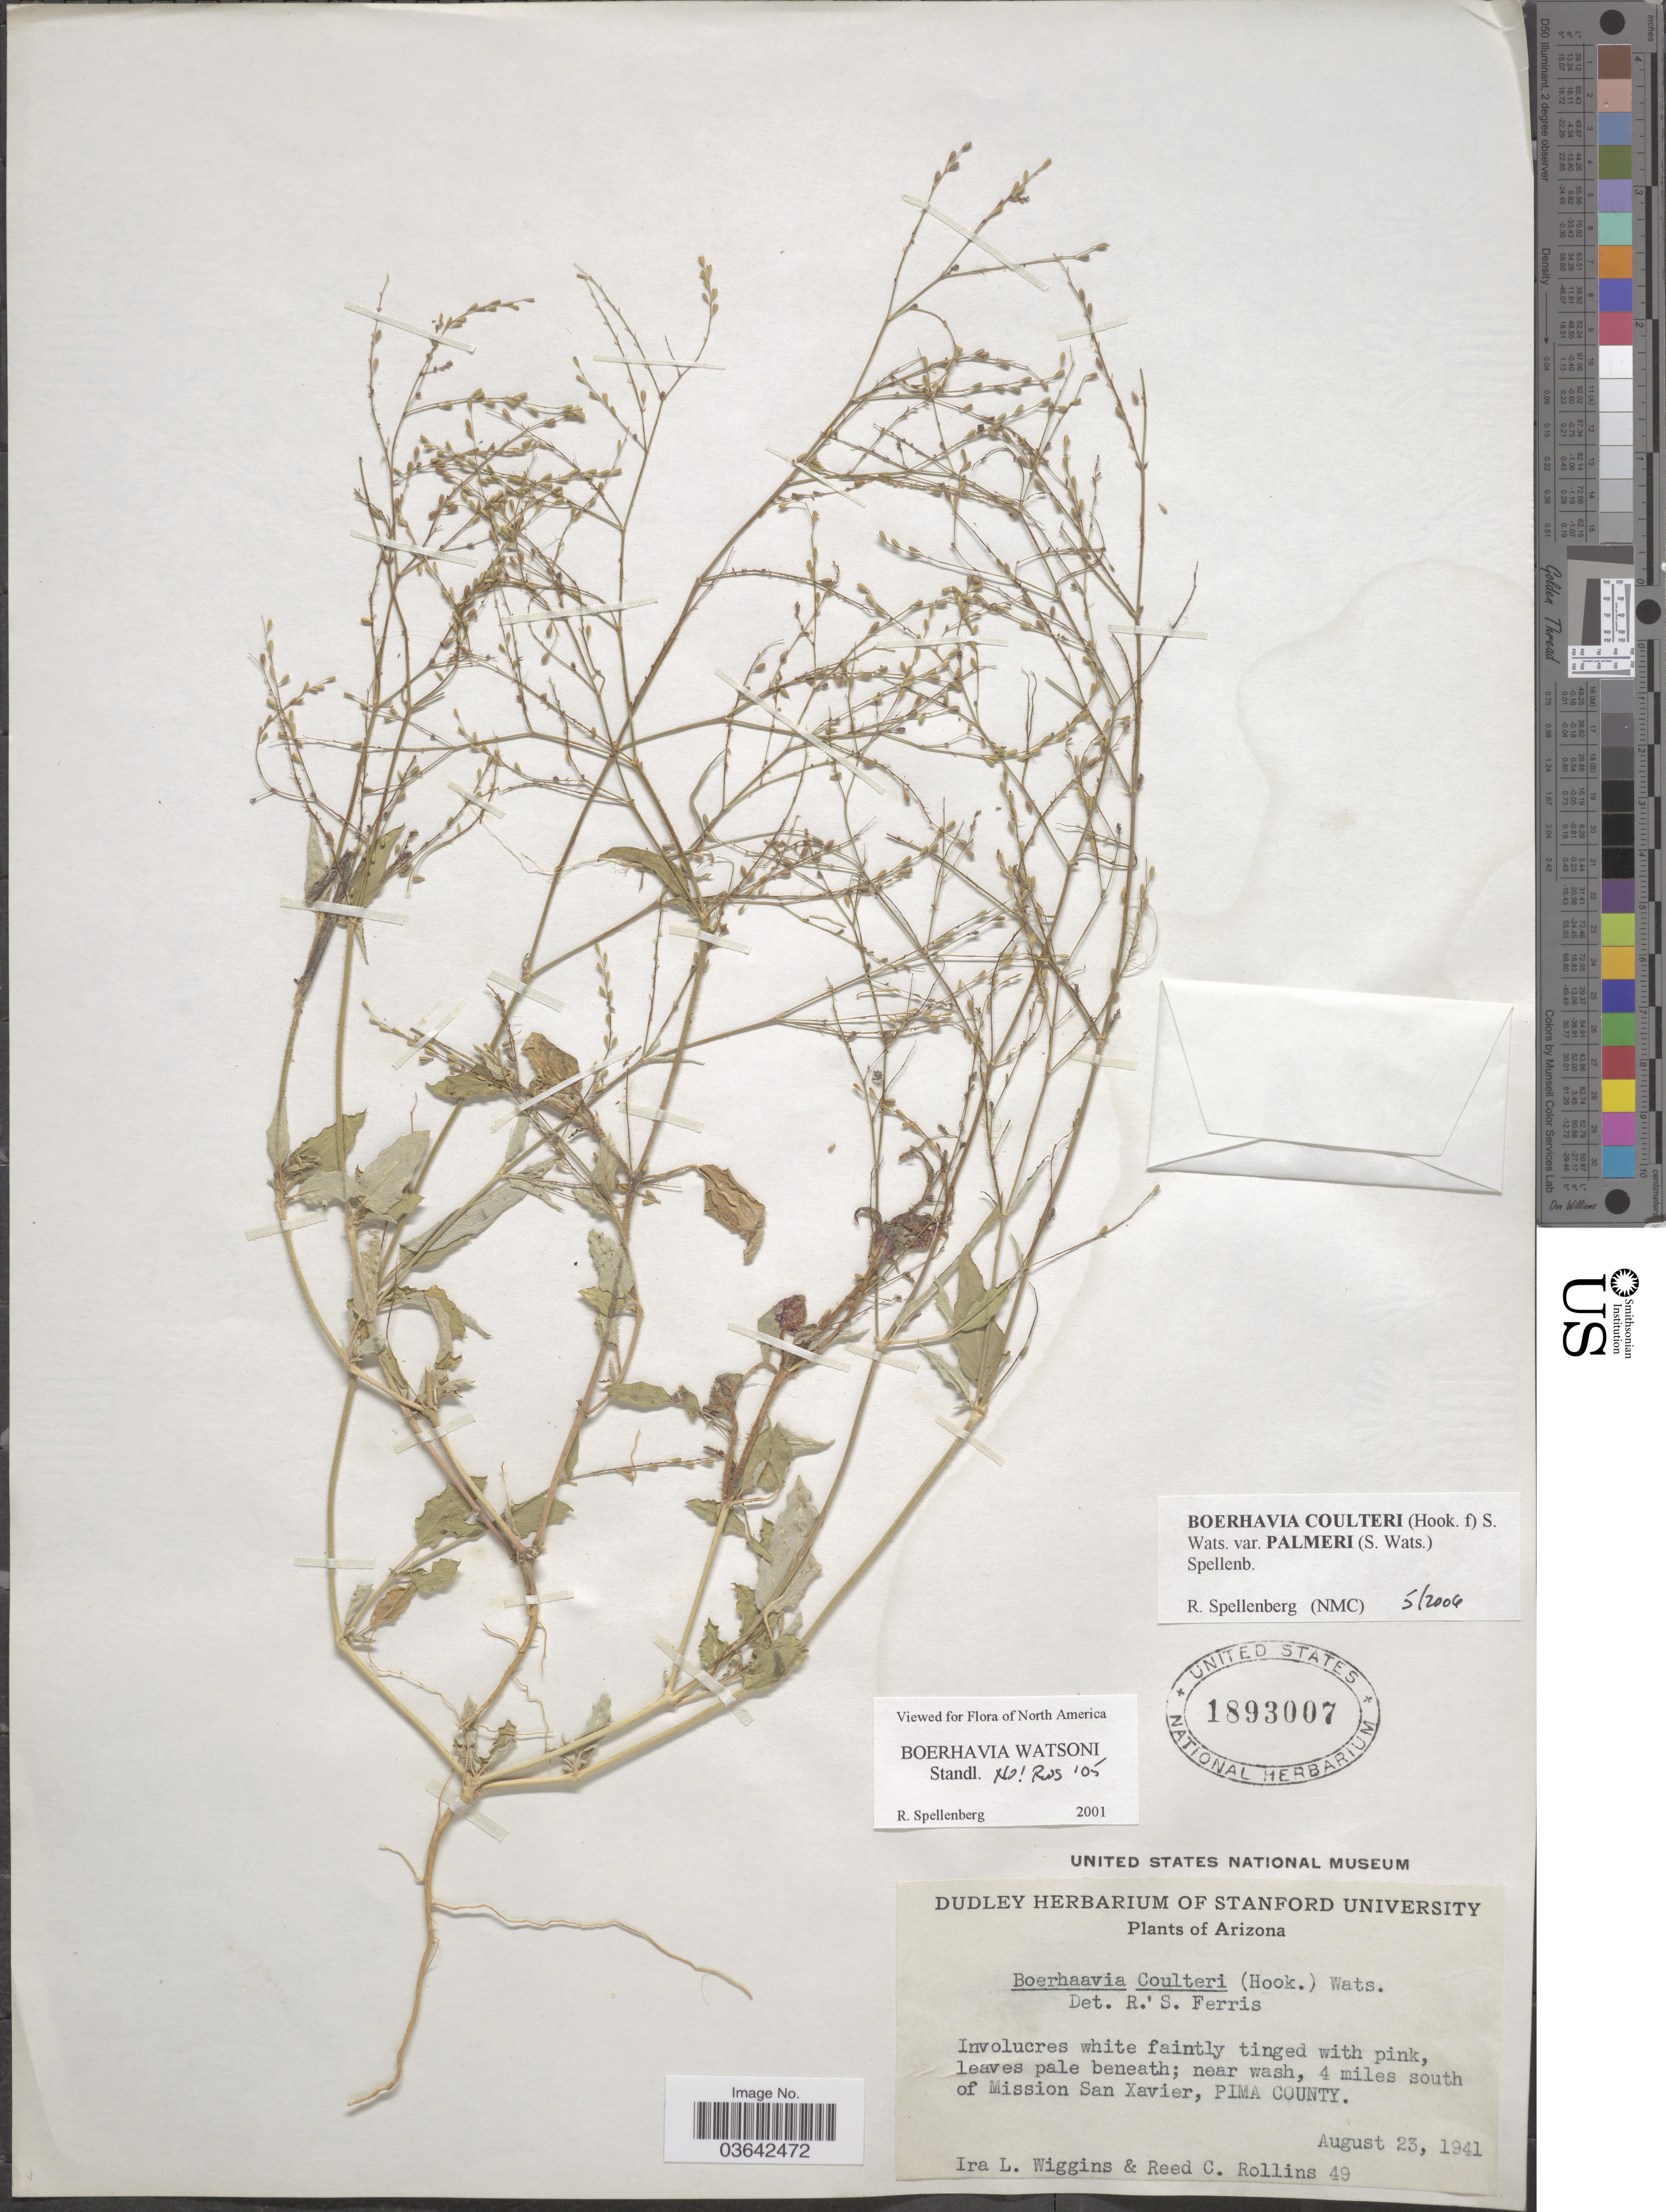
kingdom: Plantae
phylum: Tracheophyta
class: Magnoliopsida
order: Caryophyllales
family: Nyctaginaceae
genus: Boerhavia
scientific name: Boerhavia coulteri var. palmeri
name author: (S. Watson) Spellenb.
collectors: I. L. Wiggins & R. C. Rollins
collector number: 49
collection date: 1941-08-23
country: United States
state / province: Arizona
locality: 4 miles south of Mission San Xavier, Pima County.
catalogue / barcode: US 1893007